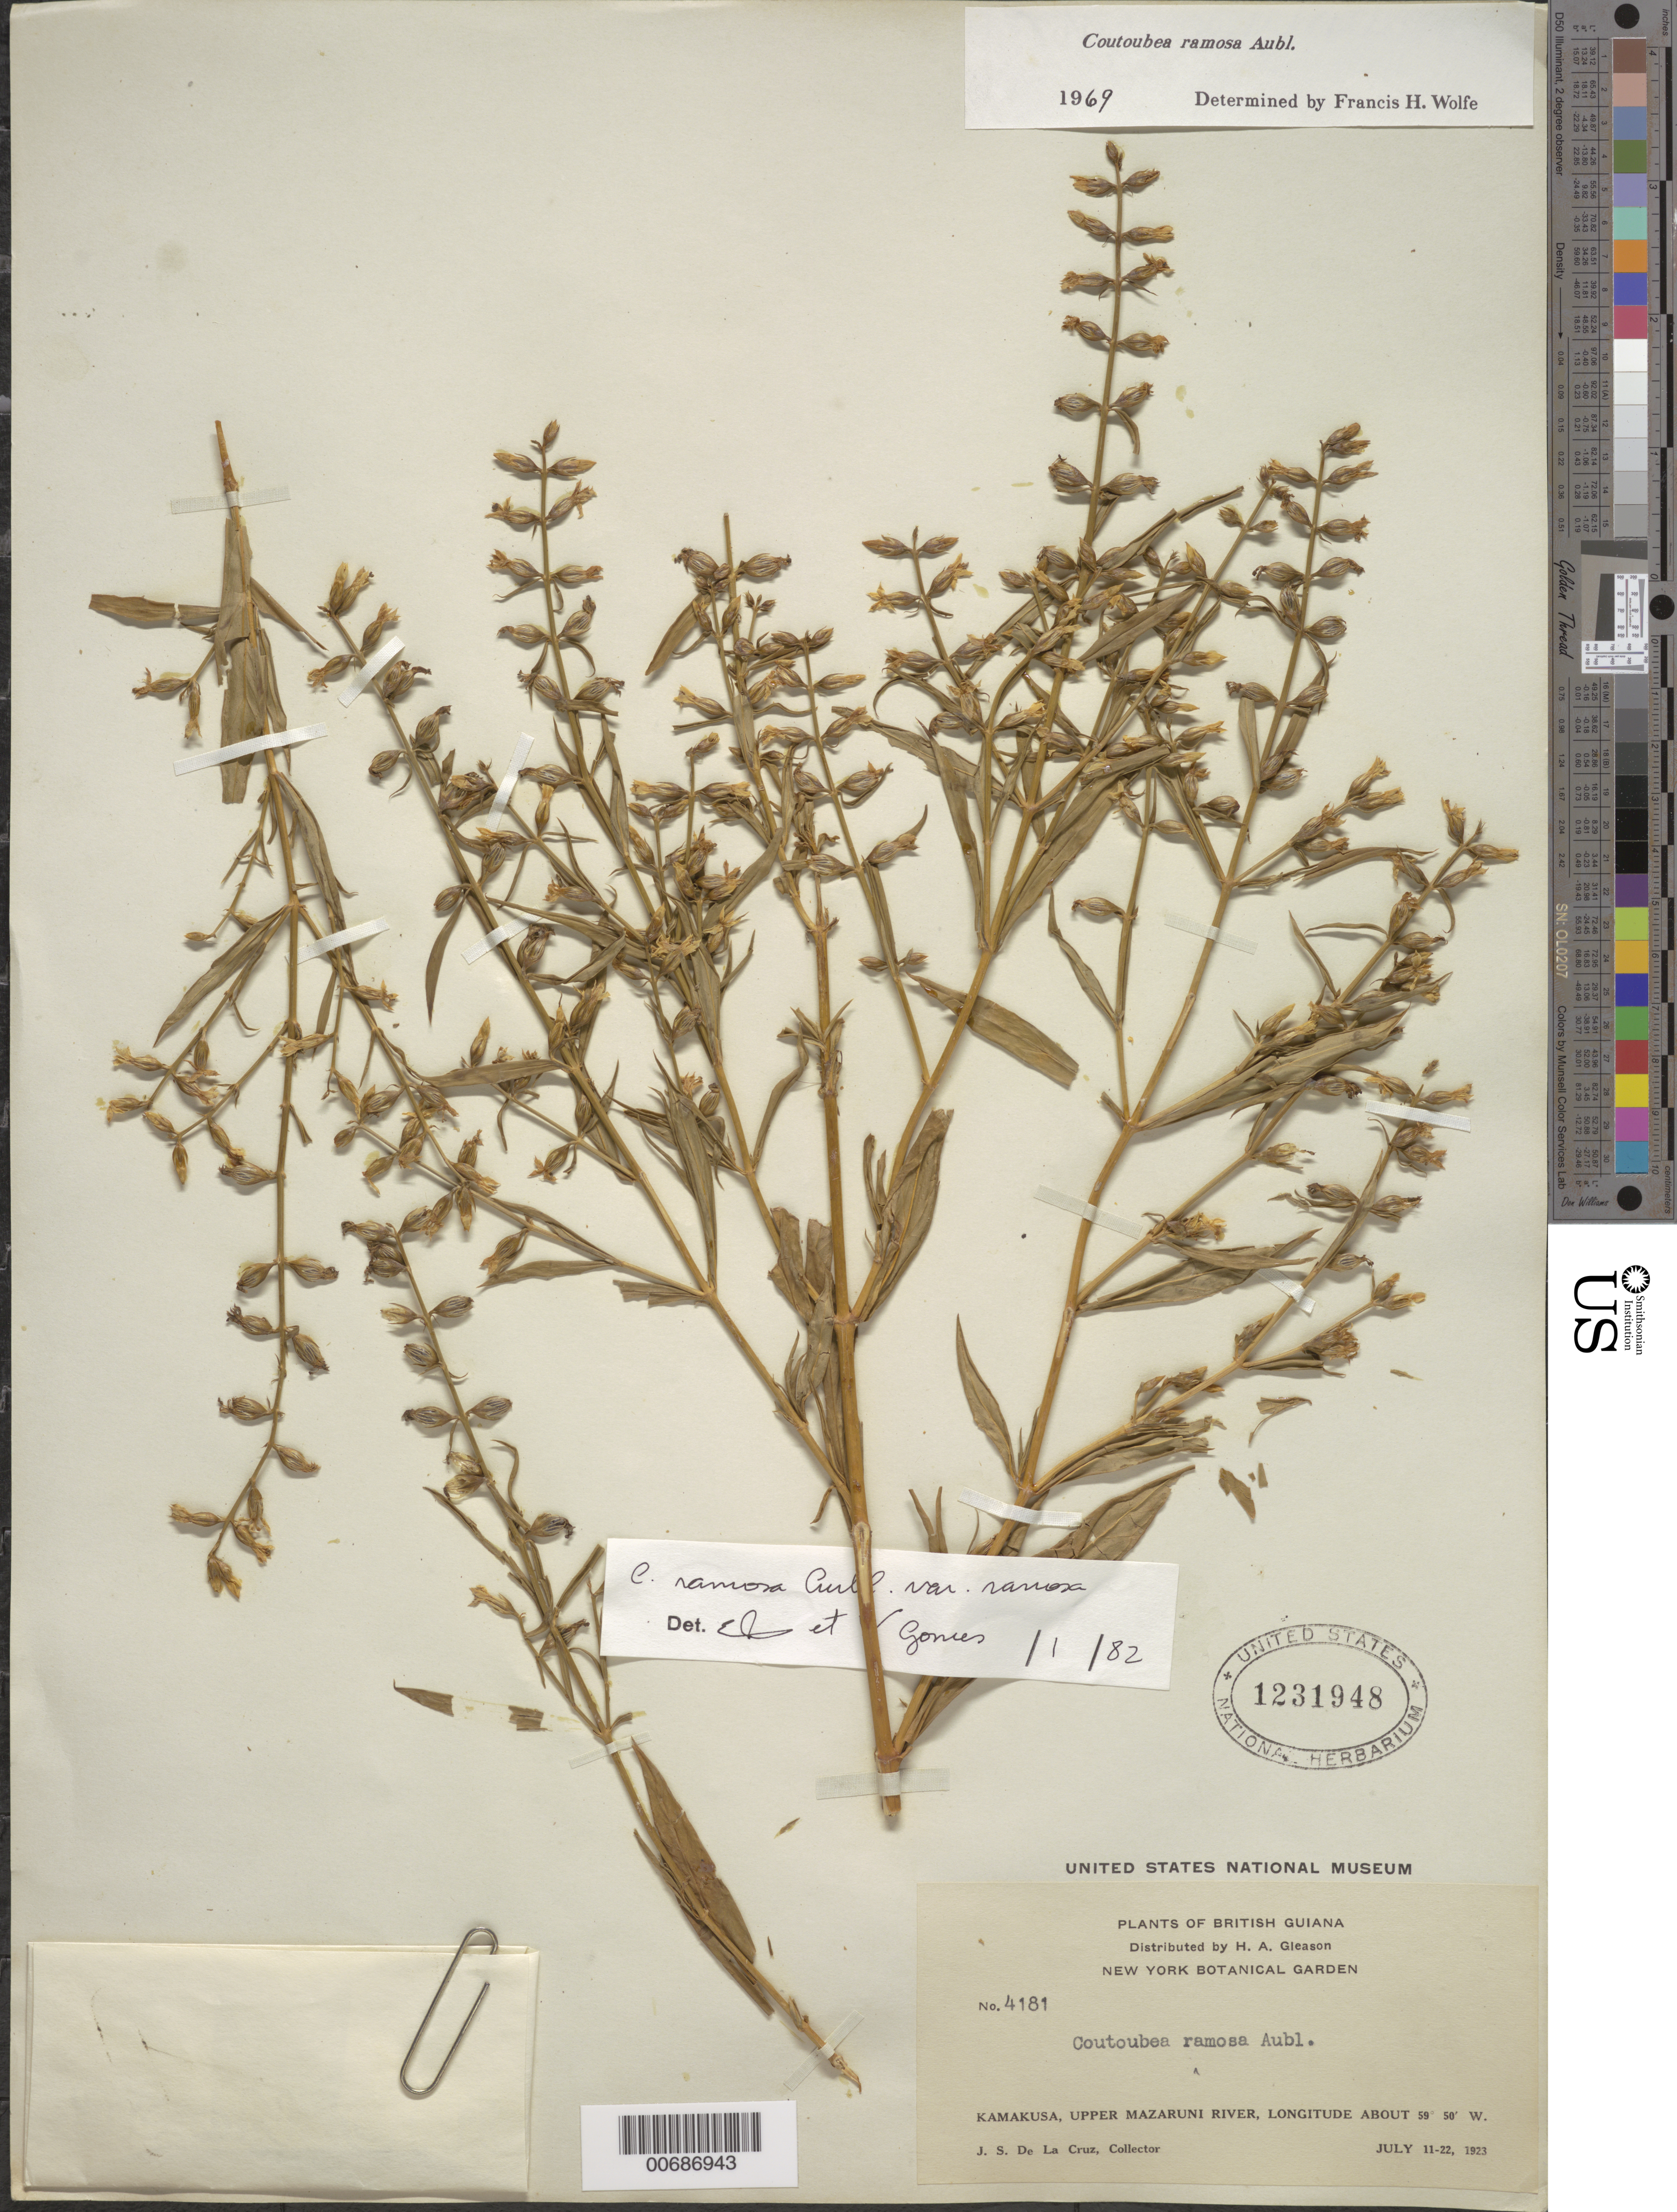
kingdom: Plantae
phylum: Tracheophyta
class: Magnoliopsida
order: Gentianales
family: Gentianaceae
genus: Coutoubea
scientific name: Coutoubea ramosa var. ramosa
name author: Aubl.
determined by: Guimaraes, E. F.; Gomes, V.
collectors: J. S. de la Cruz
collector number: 4181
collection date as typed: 11-Jul-23 to 22-Jul-23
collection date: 1923-07-11/1923-07-22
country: Guyana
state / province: Cuyuni-Mazaruni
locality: Kamakusa, Upper Mazaruni R.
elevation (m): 100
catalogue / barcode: US 1231948